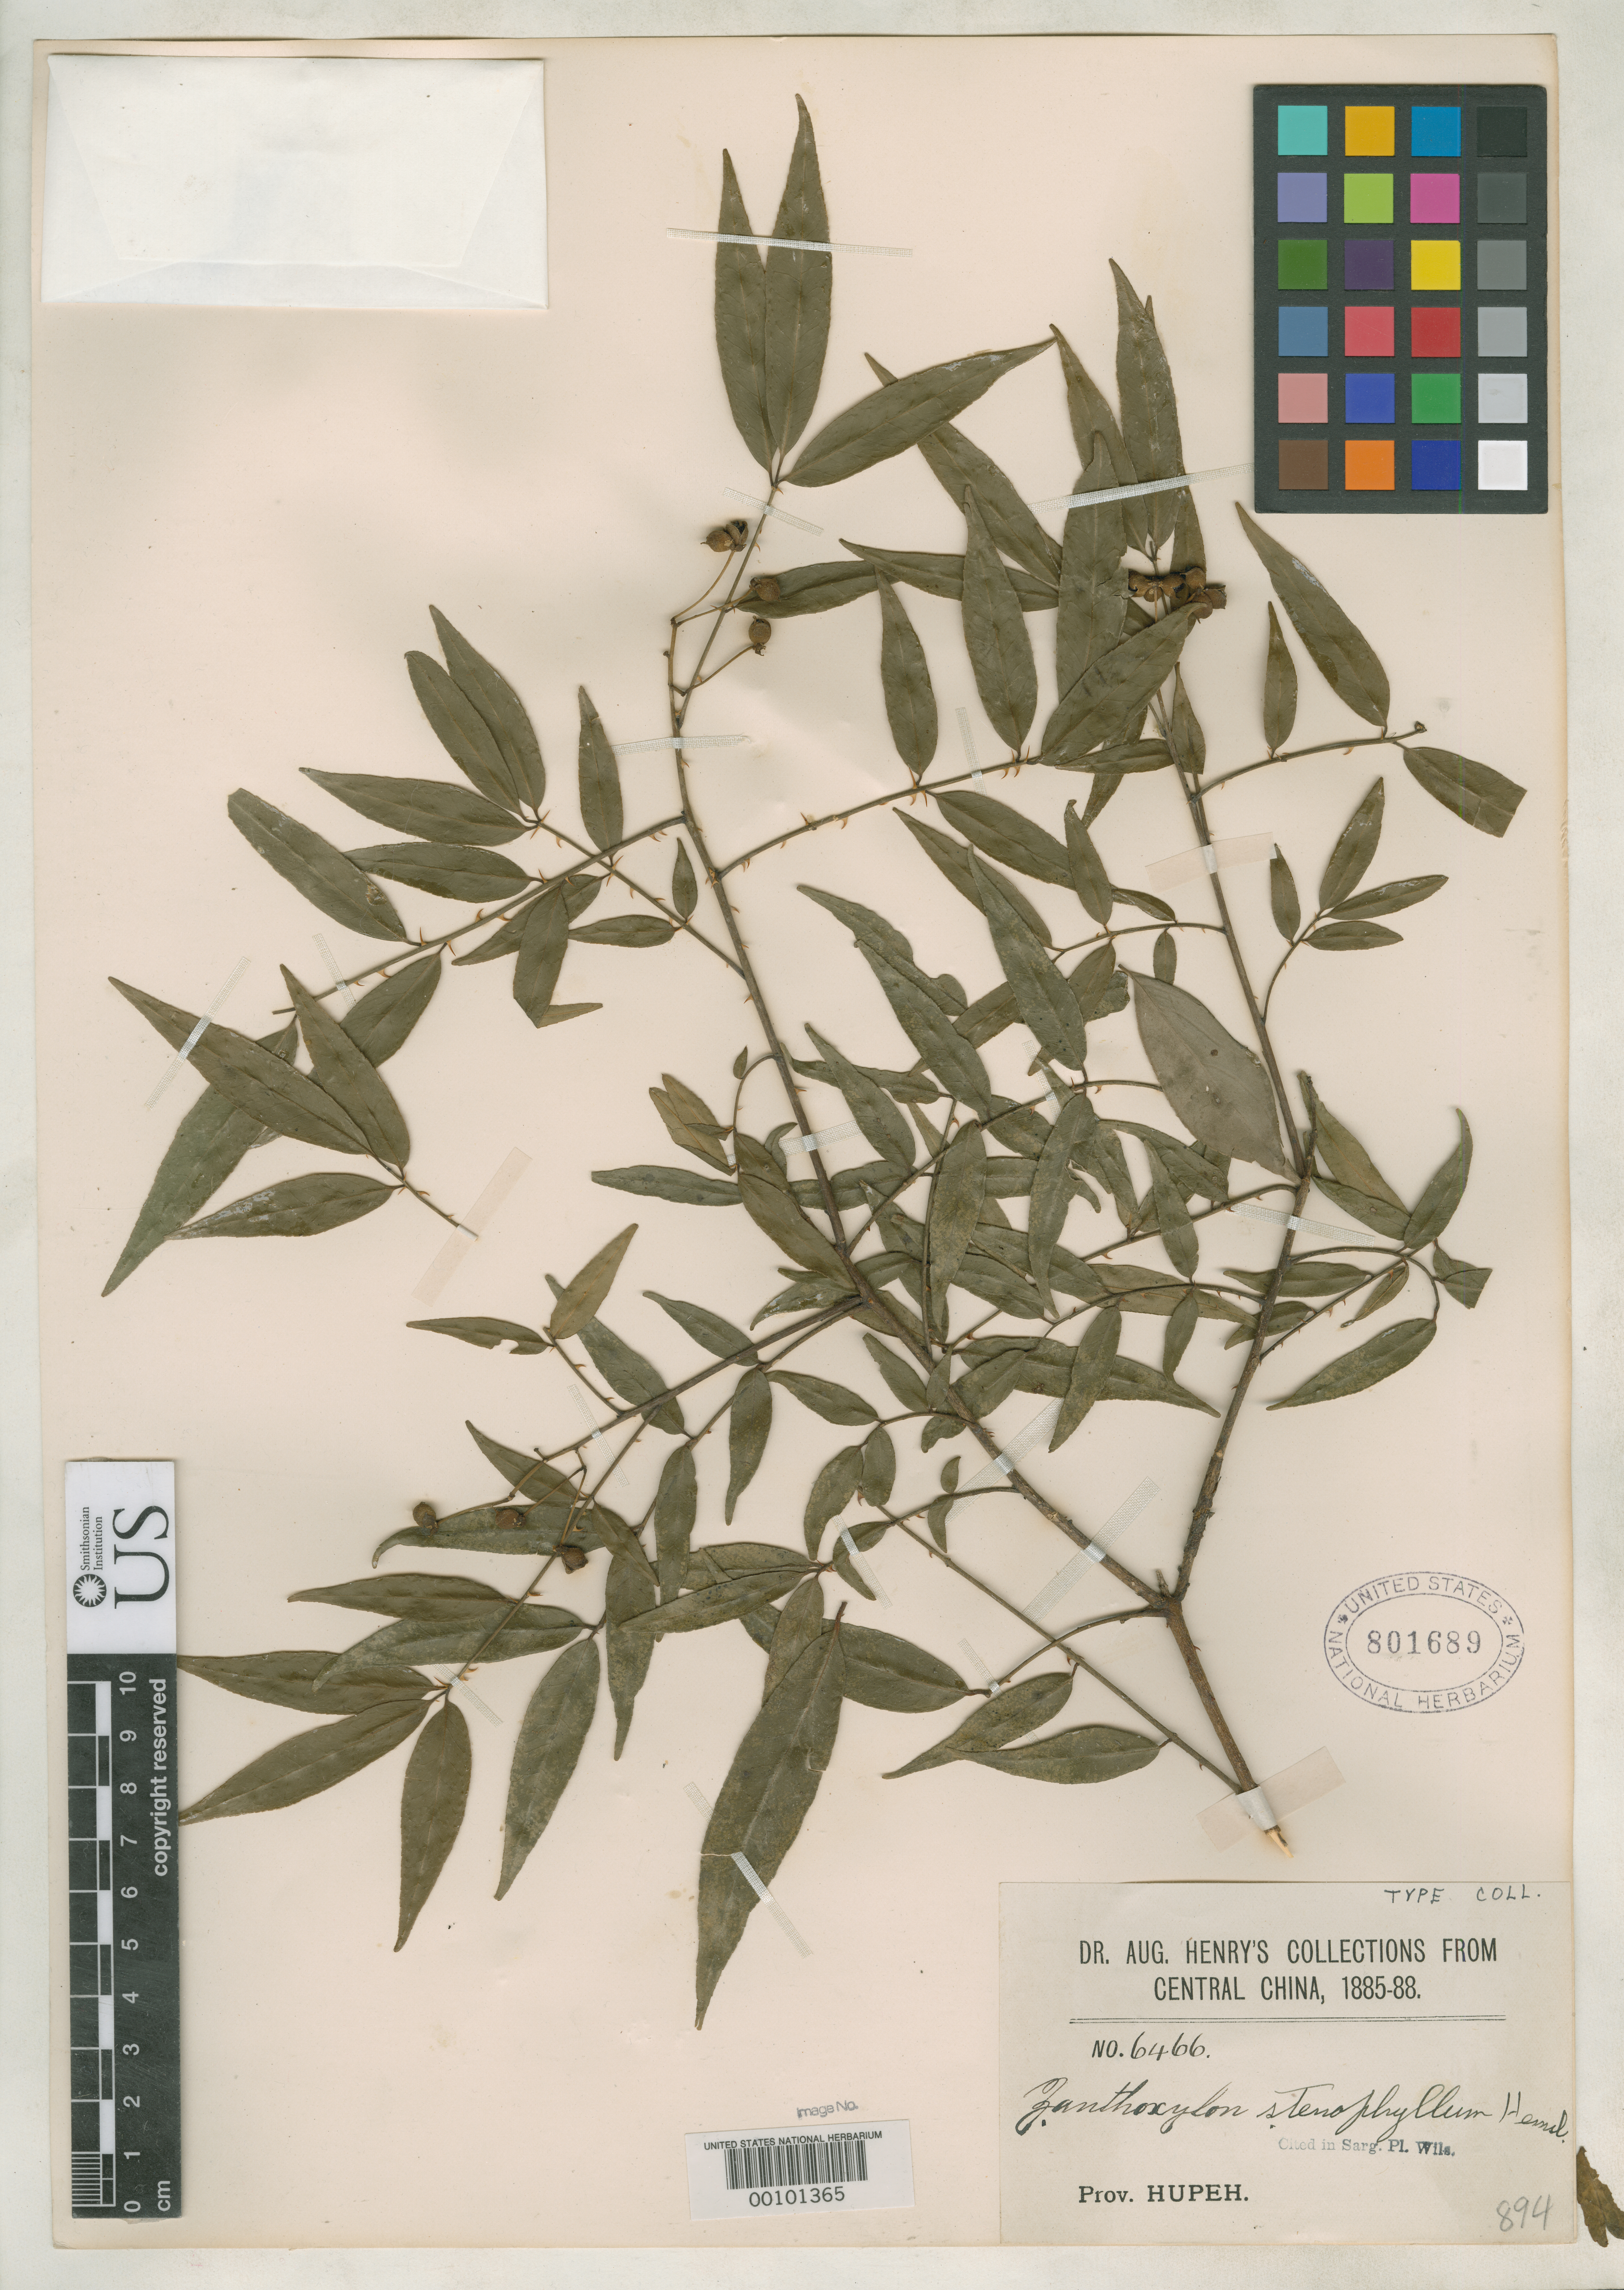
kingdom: Plantae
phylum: Tracheophyta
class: Magnoliopsida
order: Sapindales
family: Rutaceae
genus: Zanthoxylum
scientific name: Zanthoxylum stenophyllum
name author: Hemsl.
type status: Type Collection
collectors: A. Henry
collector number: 6466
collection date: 1885/1888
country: China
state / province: Hubei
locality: Central China. Prov. Hupeh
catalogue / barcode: US 801689